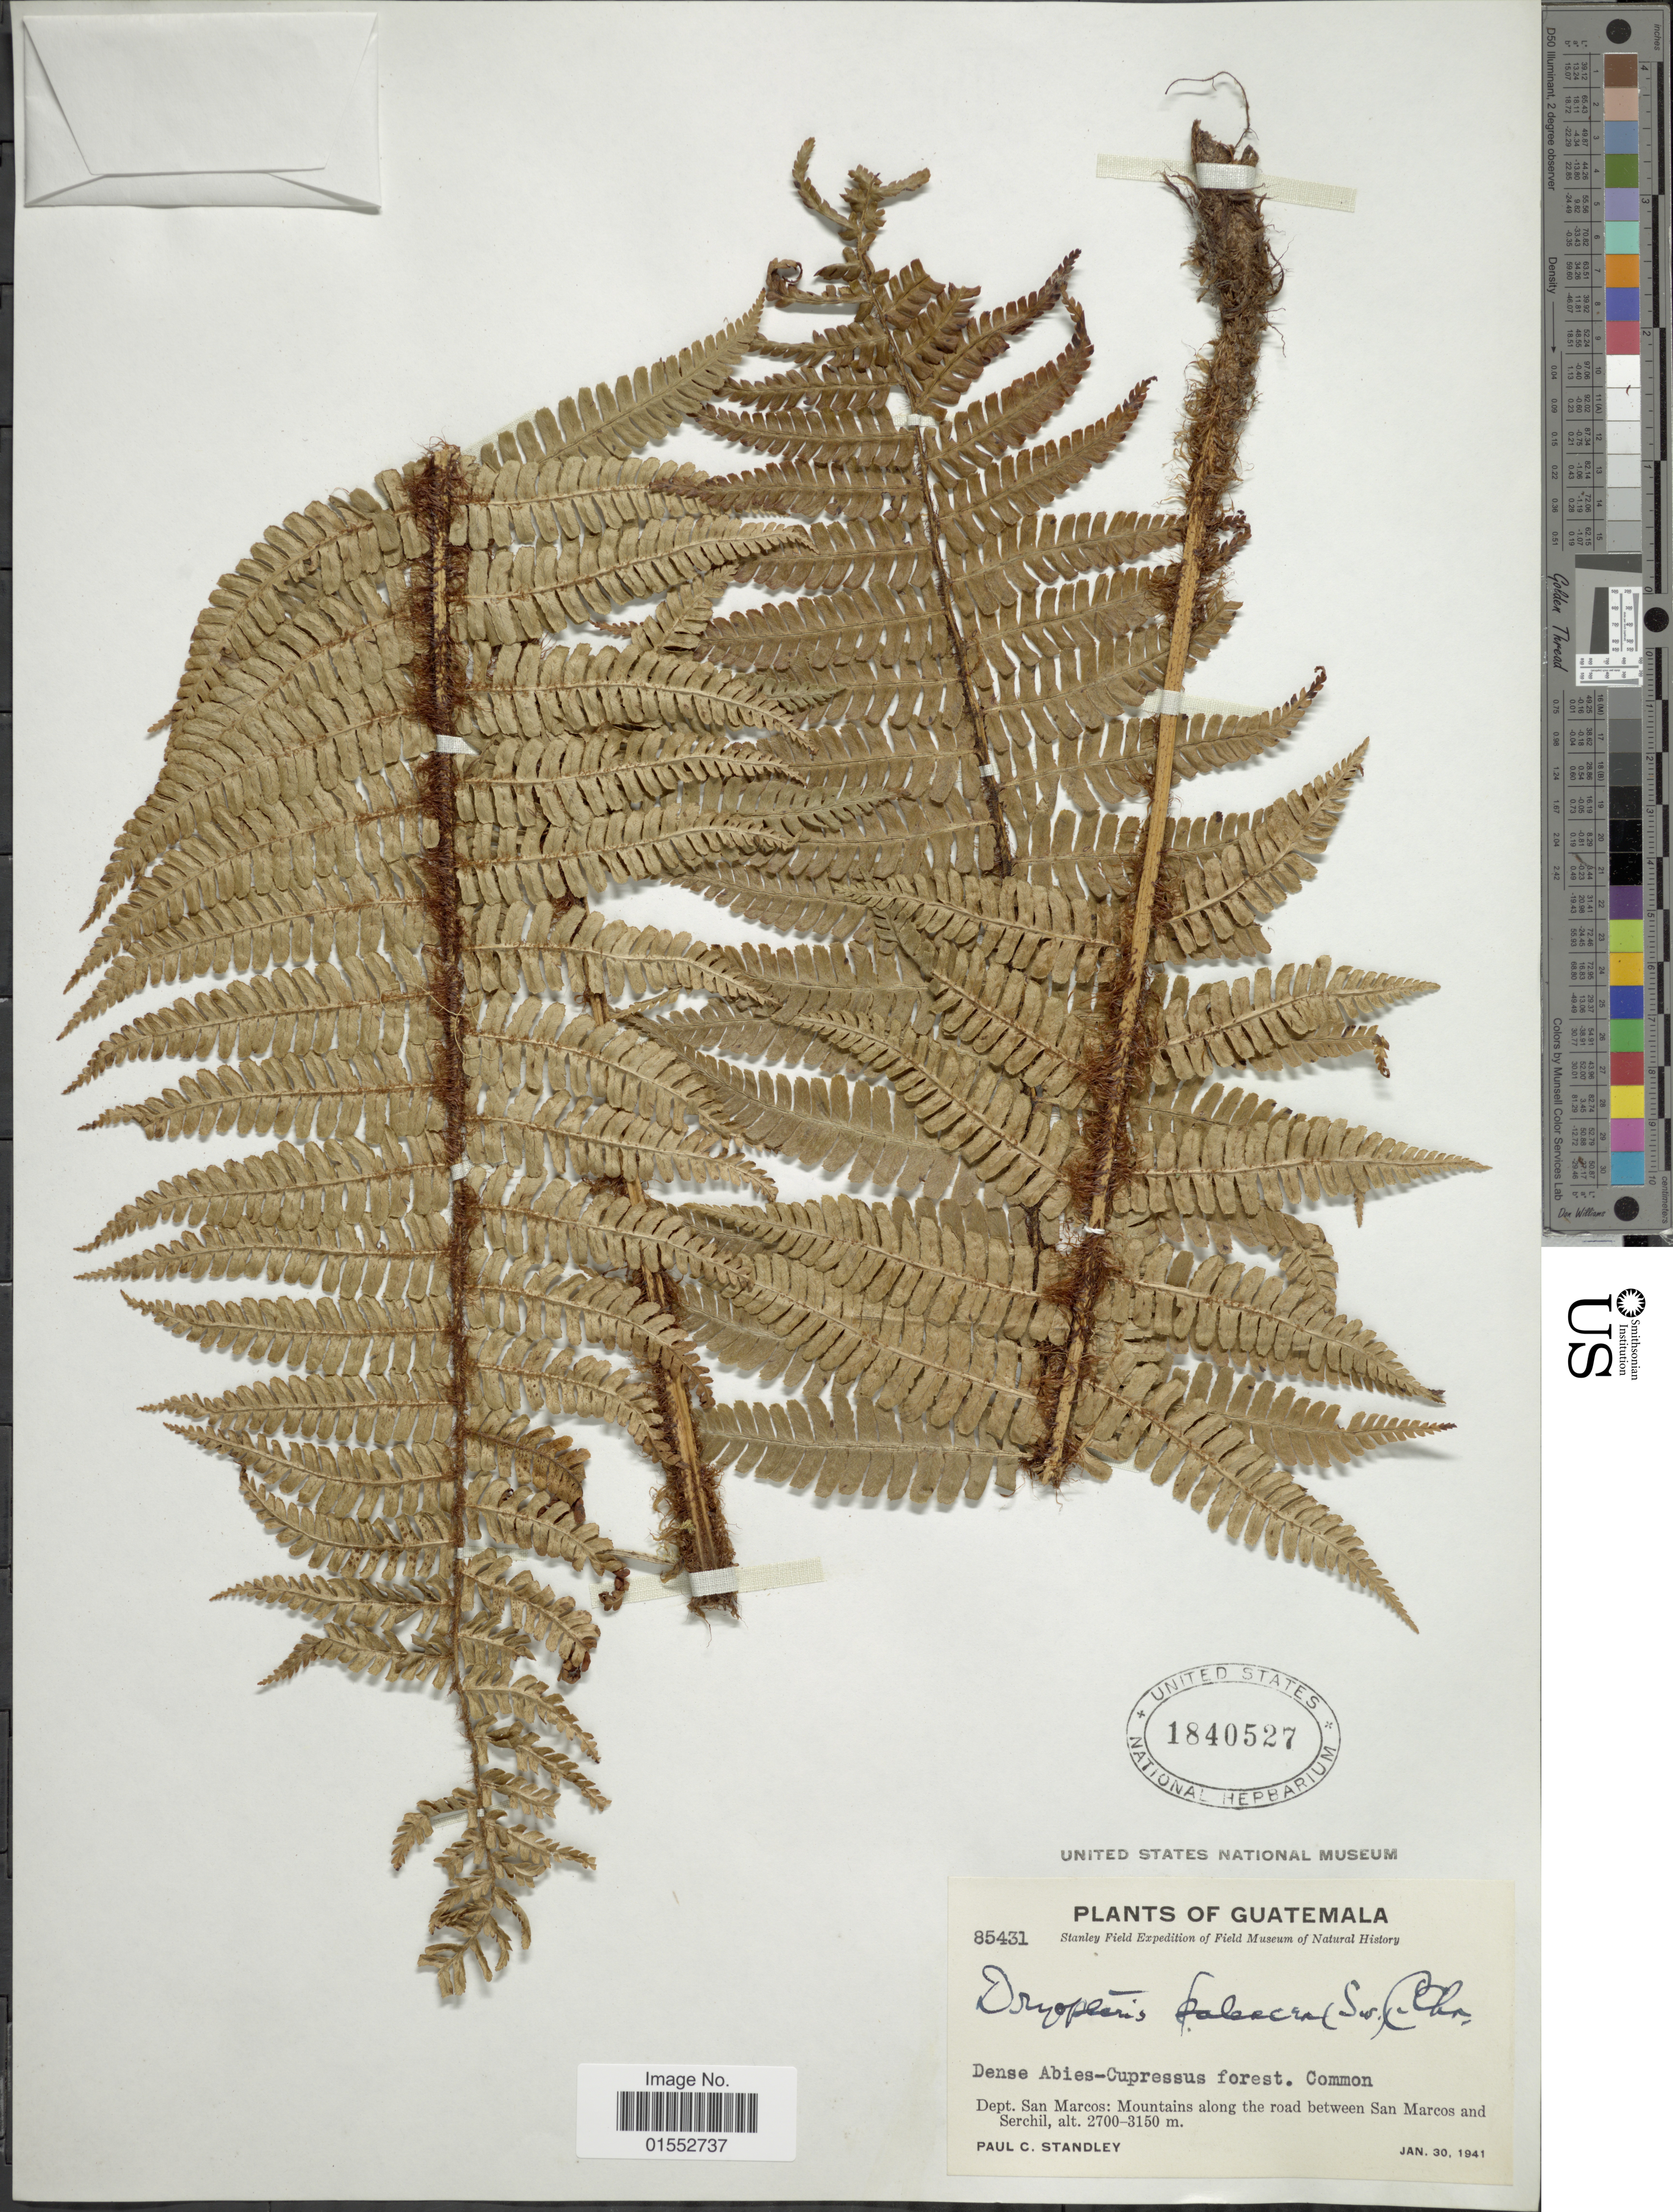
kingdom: Plantae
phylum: Tracheophyta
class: Polypodiopsida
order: Polypodiales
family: Dryopteridaceae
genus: Dryopteris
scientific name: Dryopteris wallichiana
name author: (Spreng.) Hyl.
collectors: P. C. Standley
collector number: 85431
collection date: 1941-01-30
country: Guatemala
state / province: San Marcos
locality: Mountains along the road between San Marcos and Serchil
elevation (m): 2700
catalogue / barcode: US 1840527